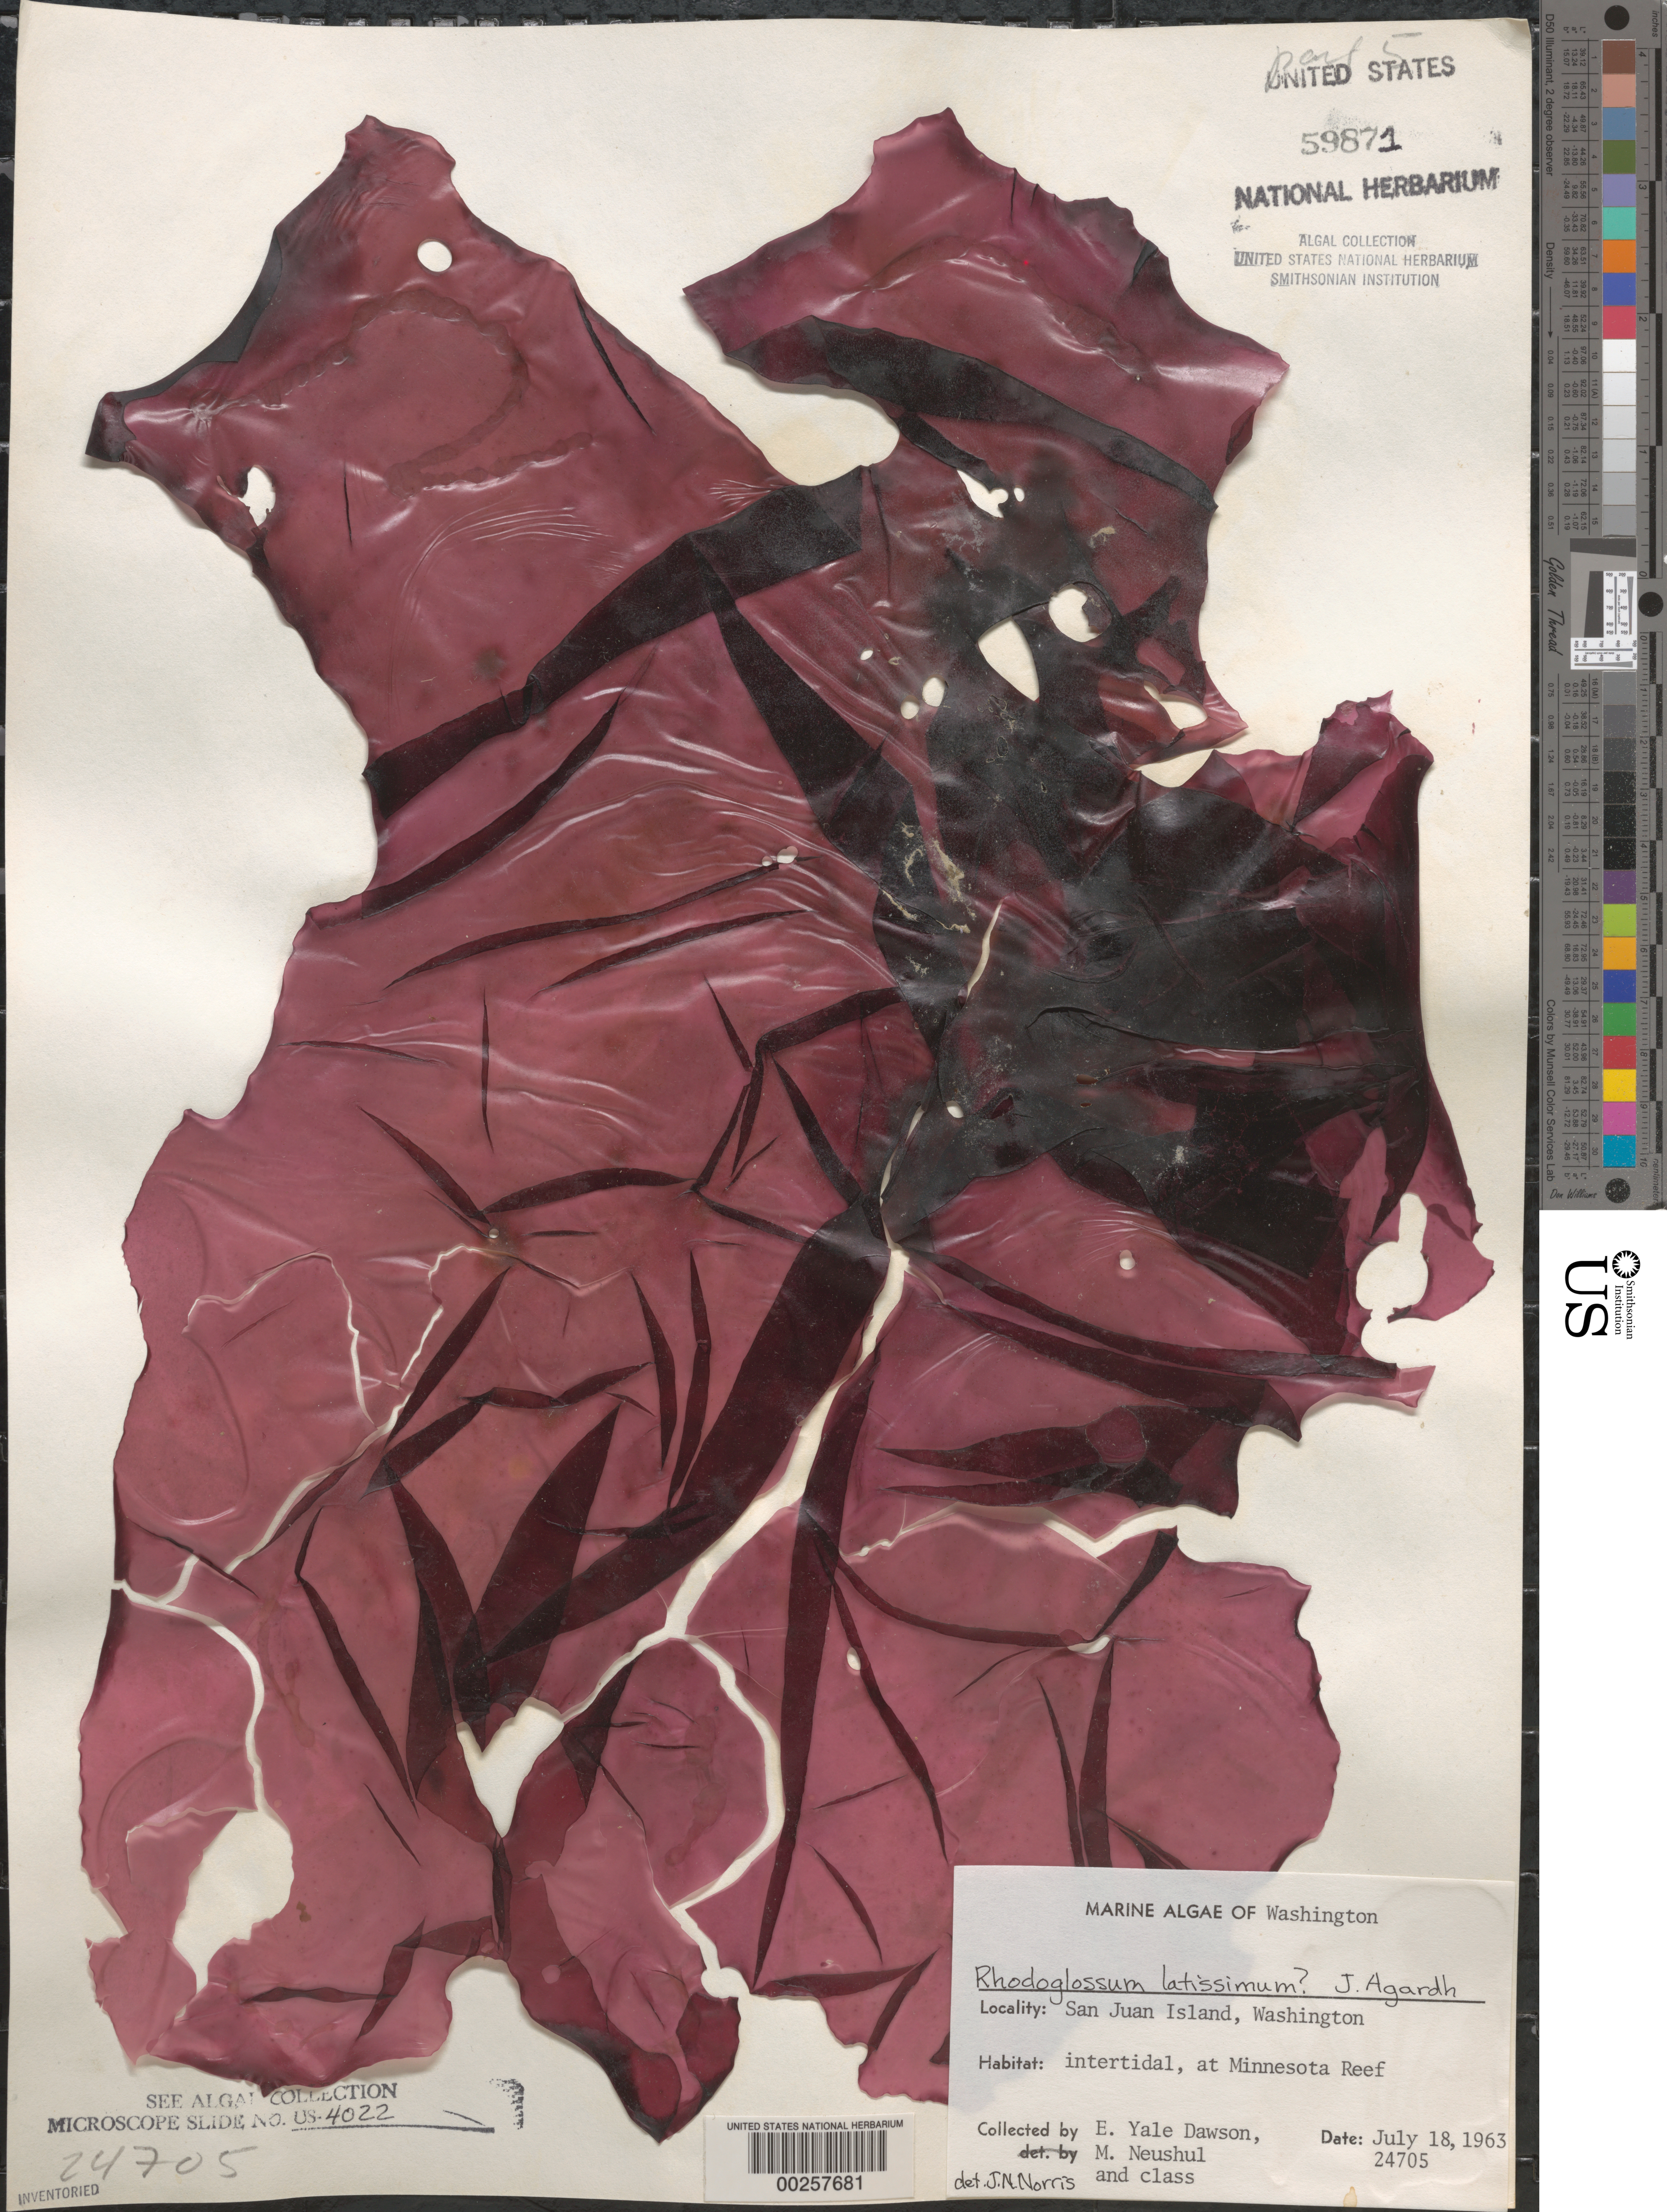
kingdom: Plantae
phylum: Rhodophyta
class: Florideophyceae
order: Gigartinales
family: Gigartinaceae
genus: Iridaea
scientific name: Iridaea latissima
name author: (Hooker f. & Harv.) Grunow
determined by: Algae name updating Project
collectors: E. Y. Dawson, M. Neushul & Algae Class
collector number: EYD 24705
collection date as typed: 18 Jul 1963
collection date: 1963-07-18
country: United States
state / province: Washington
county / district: San Juan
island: San Juan Island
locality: Minnesota Reef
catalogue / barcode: US 59871